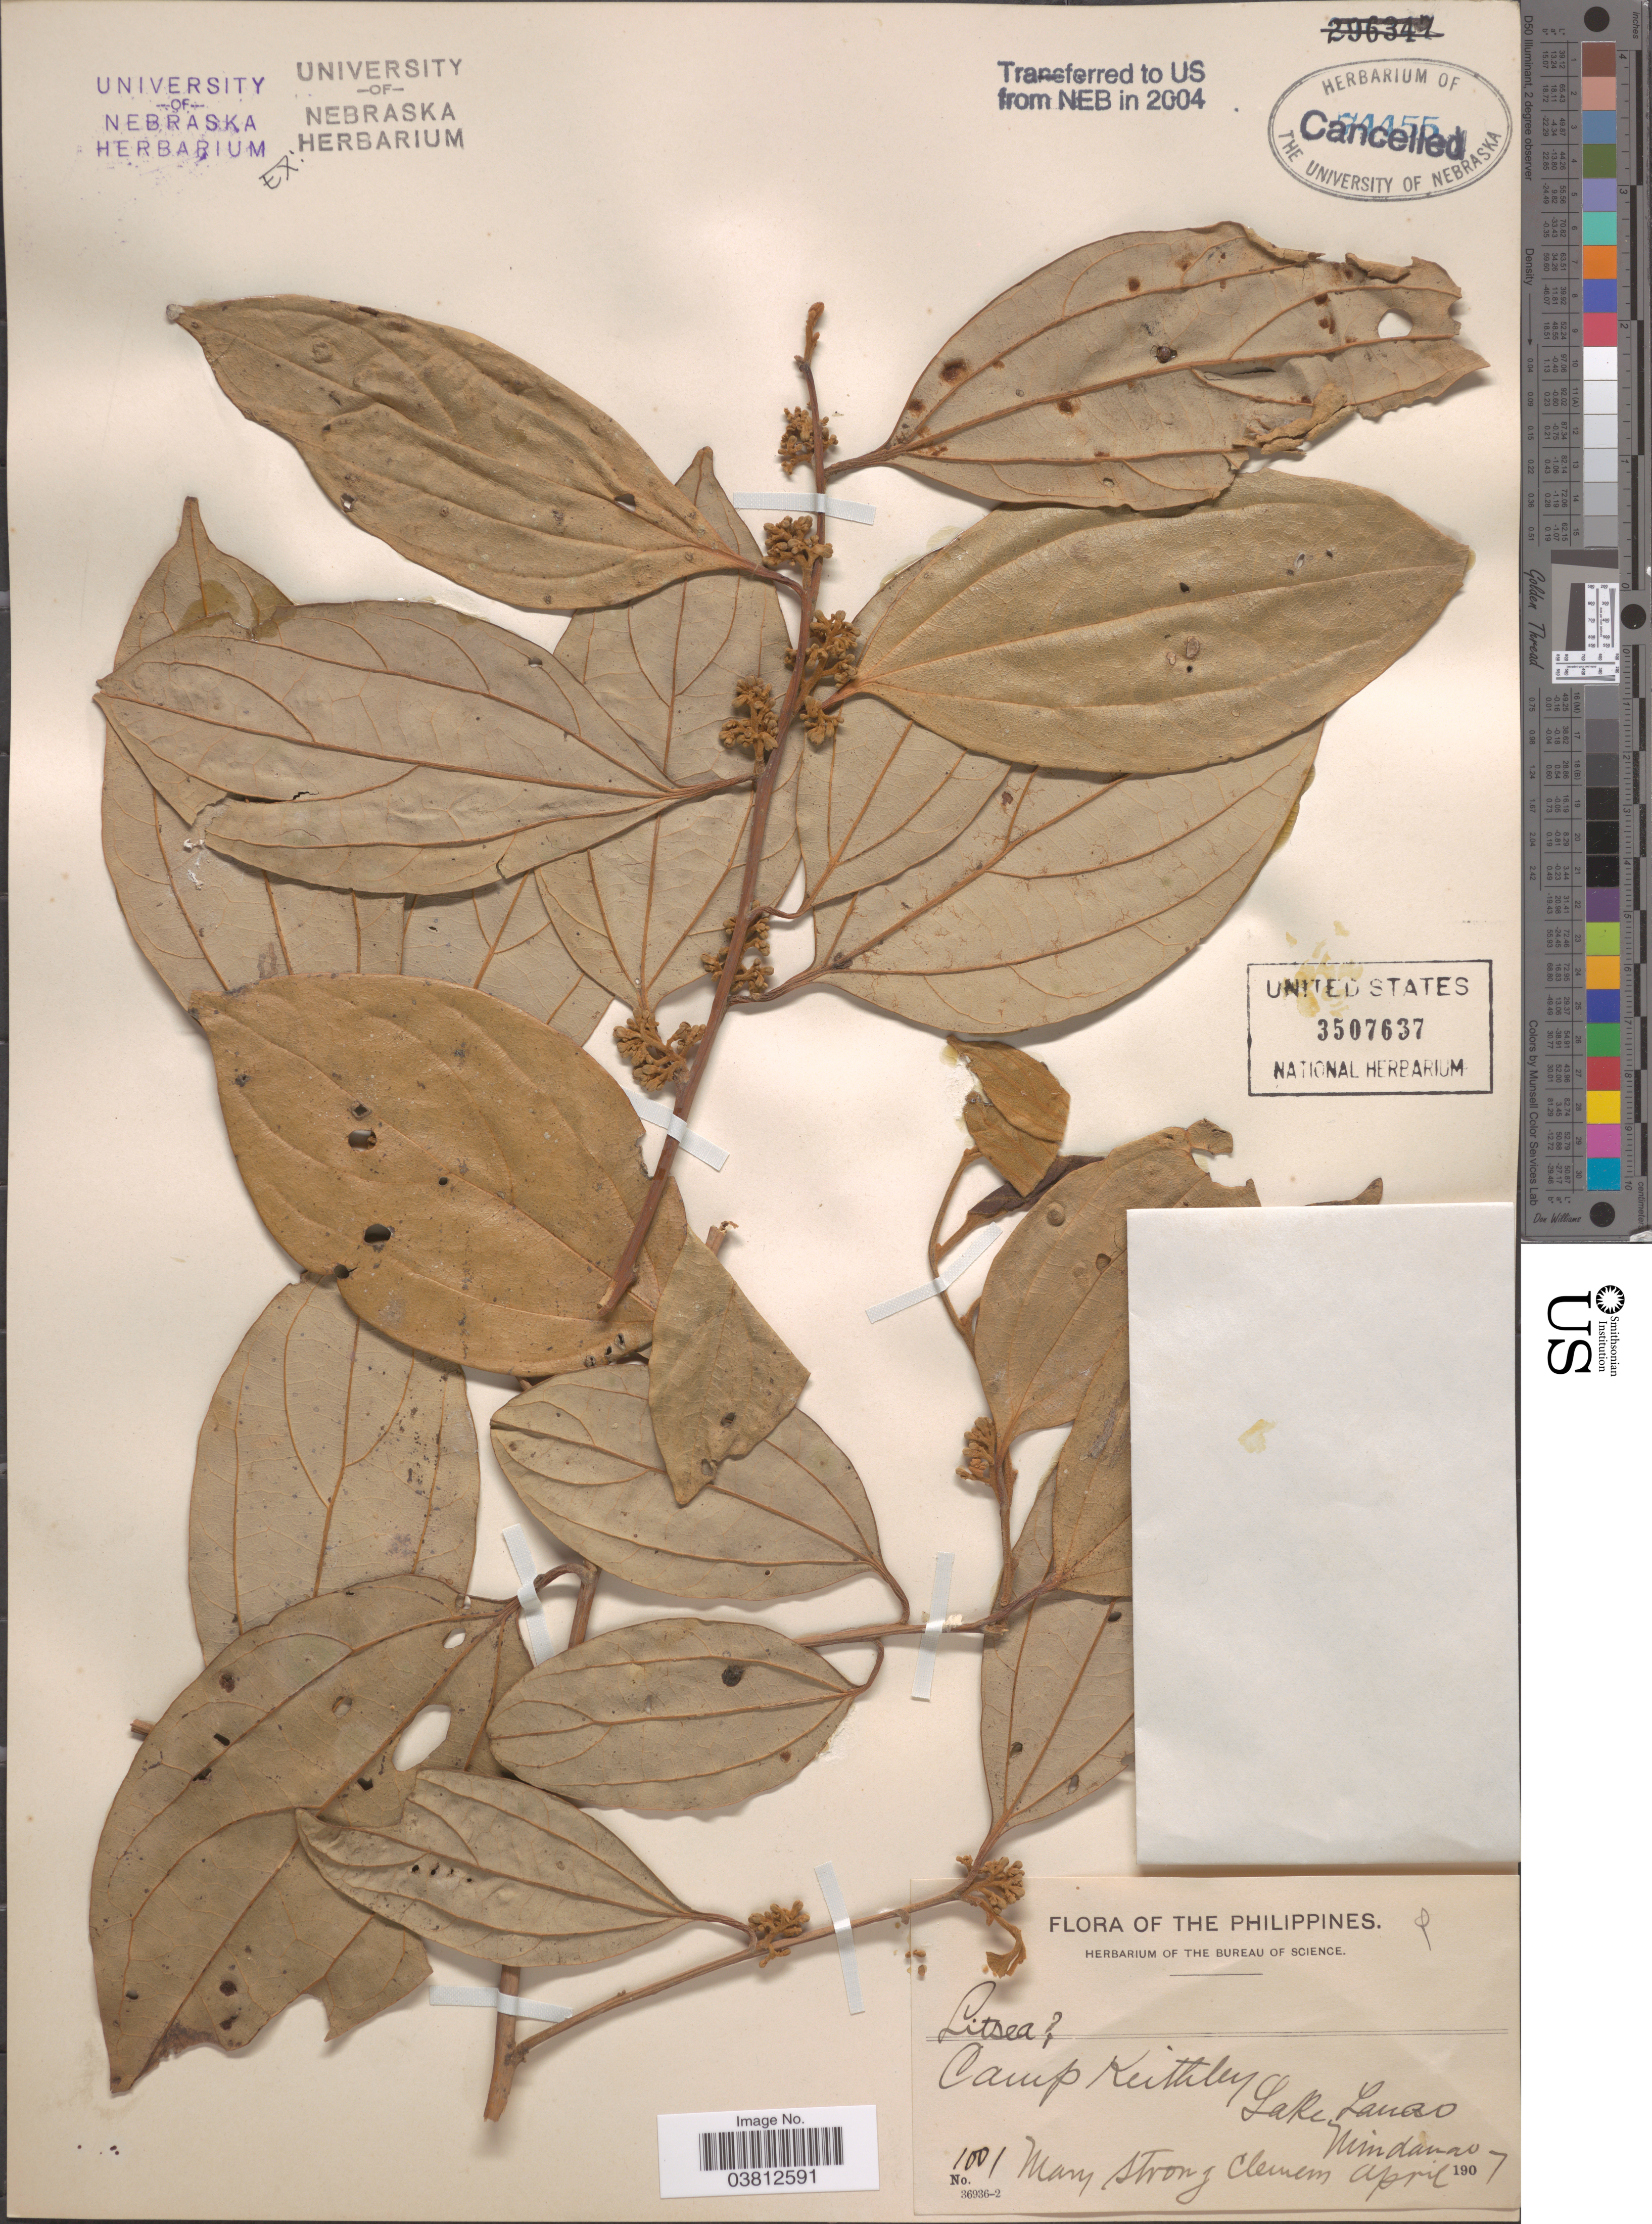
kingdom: Plantae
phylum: Tracheophyta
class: Magnoliopsida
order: Laurales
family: Lauraceae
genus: Litsea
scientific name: Litsea sp.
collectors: M. S. Clemens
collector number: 1001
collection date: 1907-04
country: Philippines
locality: Camp Keithley. Lake Lanao. Mindanao.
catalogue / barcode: US 3507637